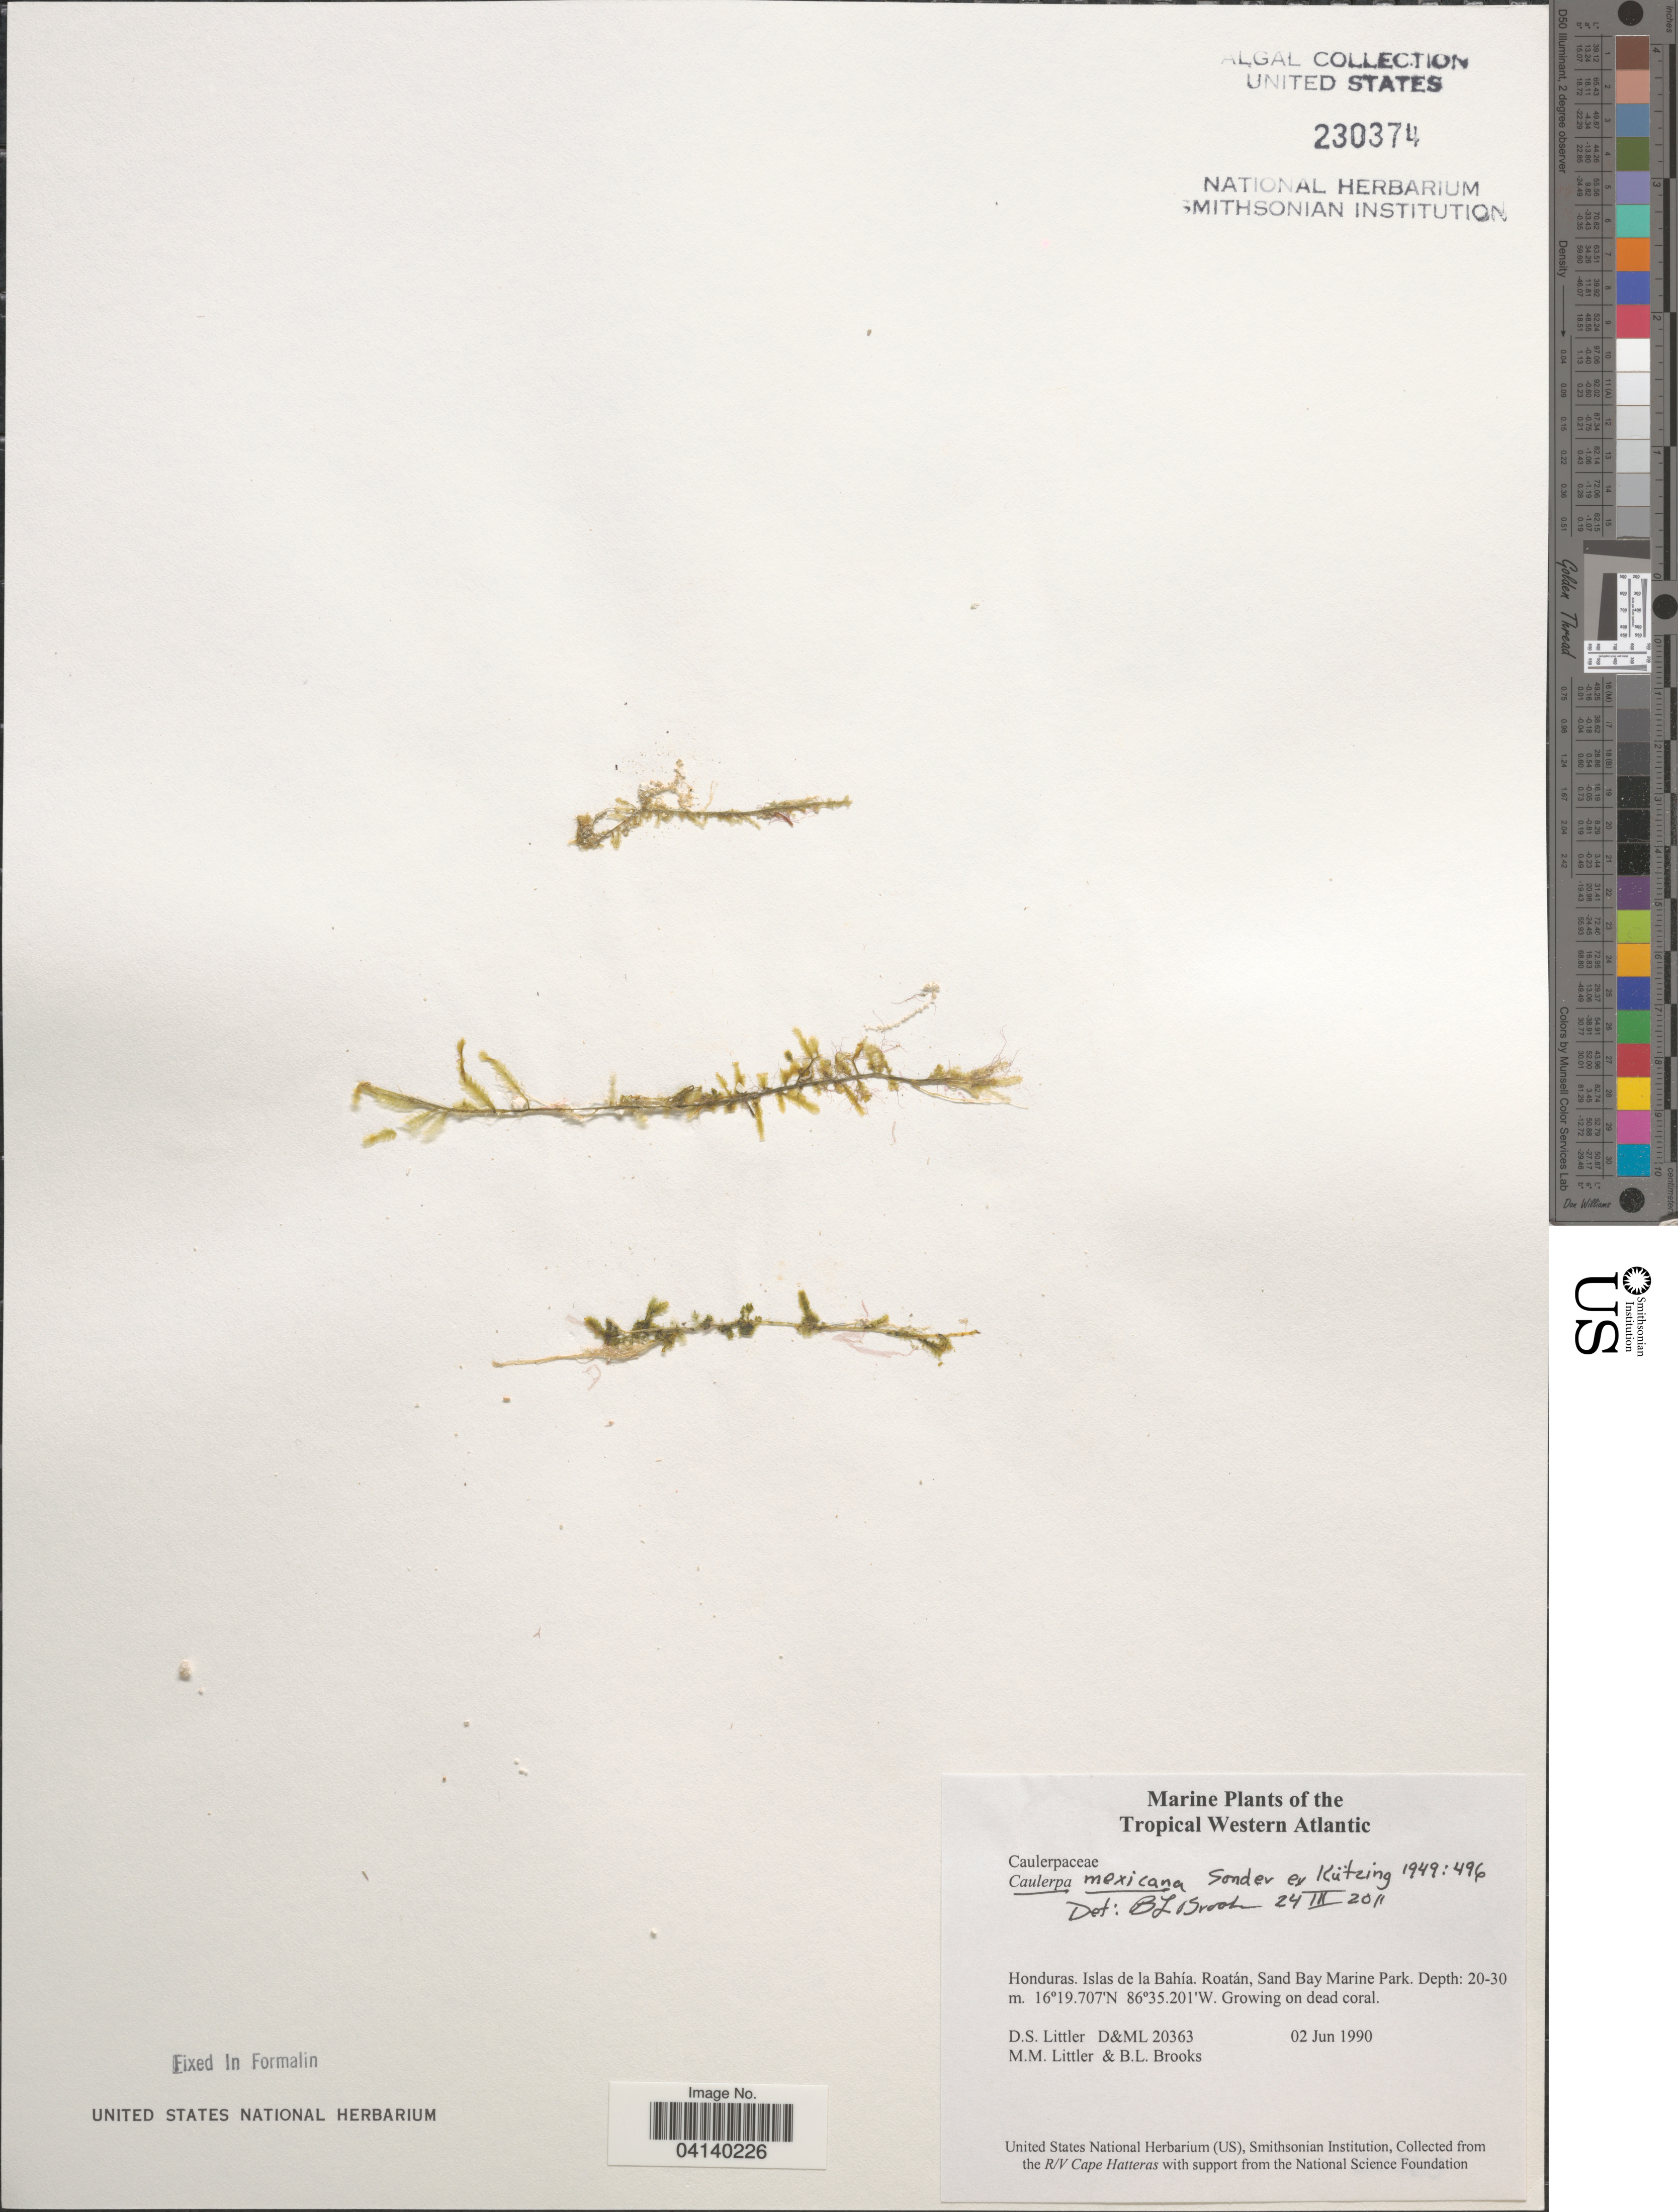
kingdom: Plantae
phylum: Chlorophyta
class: Ulvophyceae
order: Bryopsidales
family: Caulerpaceae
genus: Caulerpa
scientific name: Caulerpa mexicana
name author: Sond. ex Kütz.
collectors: D. S. Littler & B. Brooks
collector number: D&ML20363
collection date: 1990-06-02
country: Honduras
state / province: Islas de la Bahía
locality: Tropical Western Atlantic. Roatán, Sand Bay Marine Park.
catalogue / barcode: US 230374